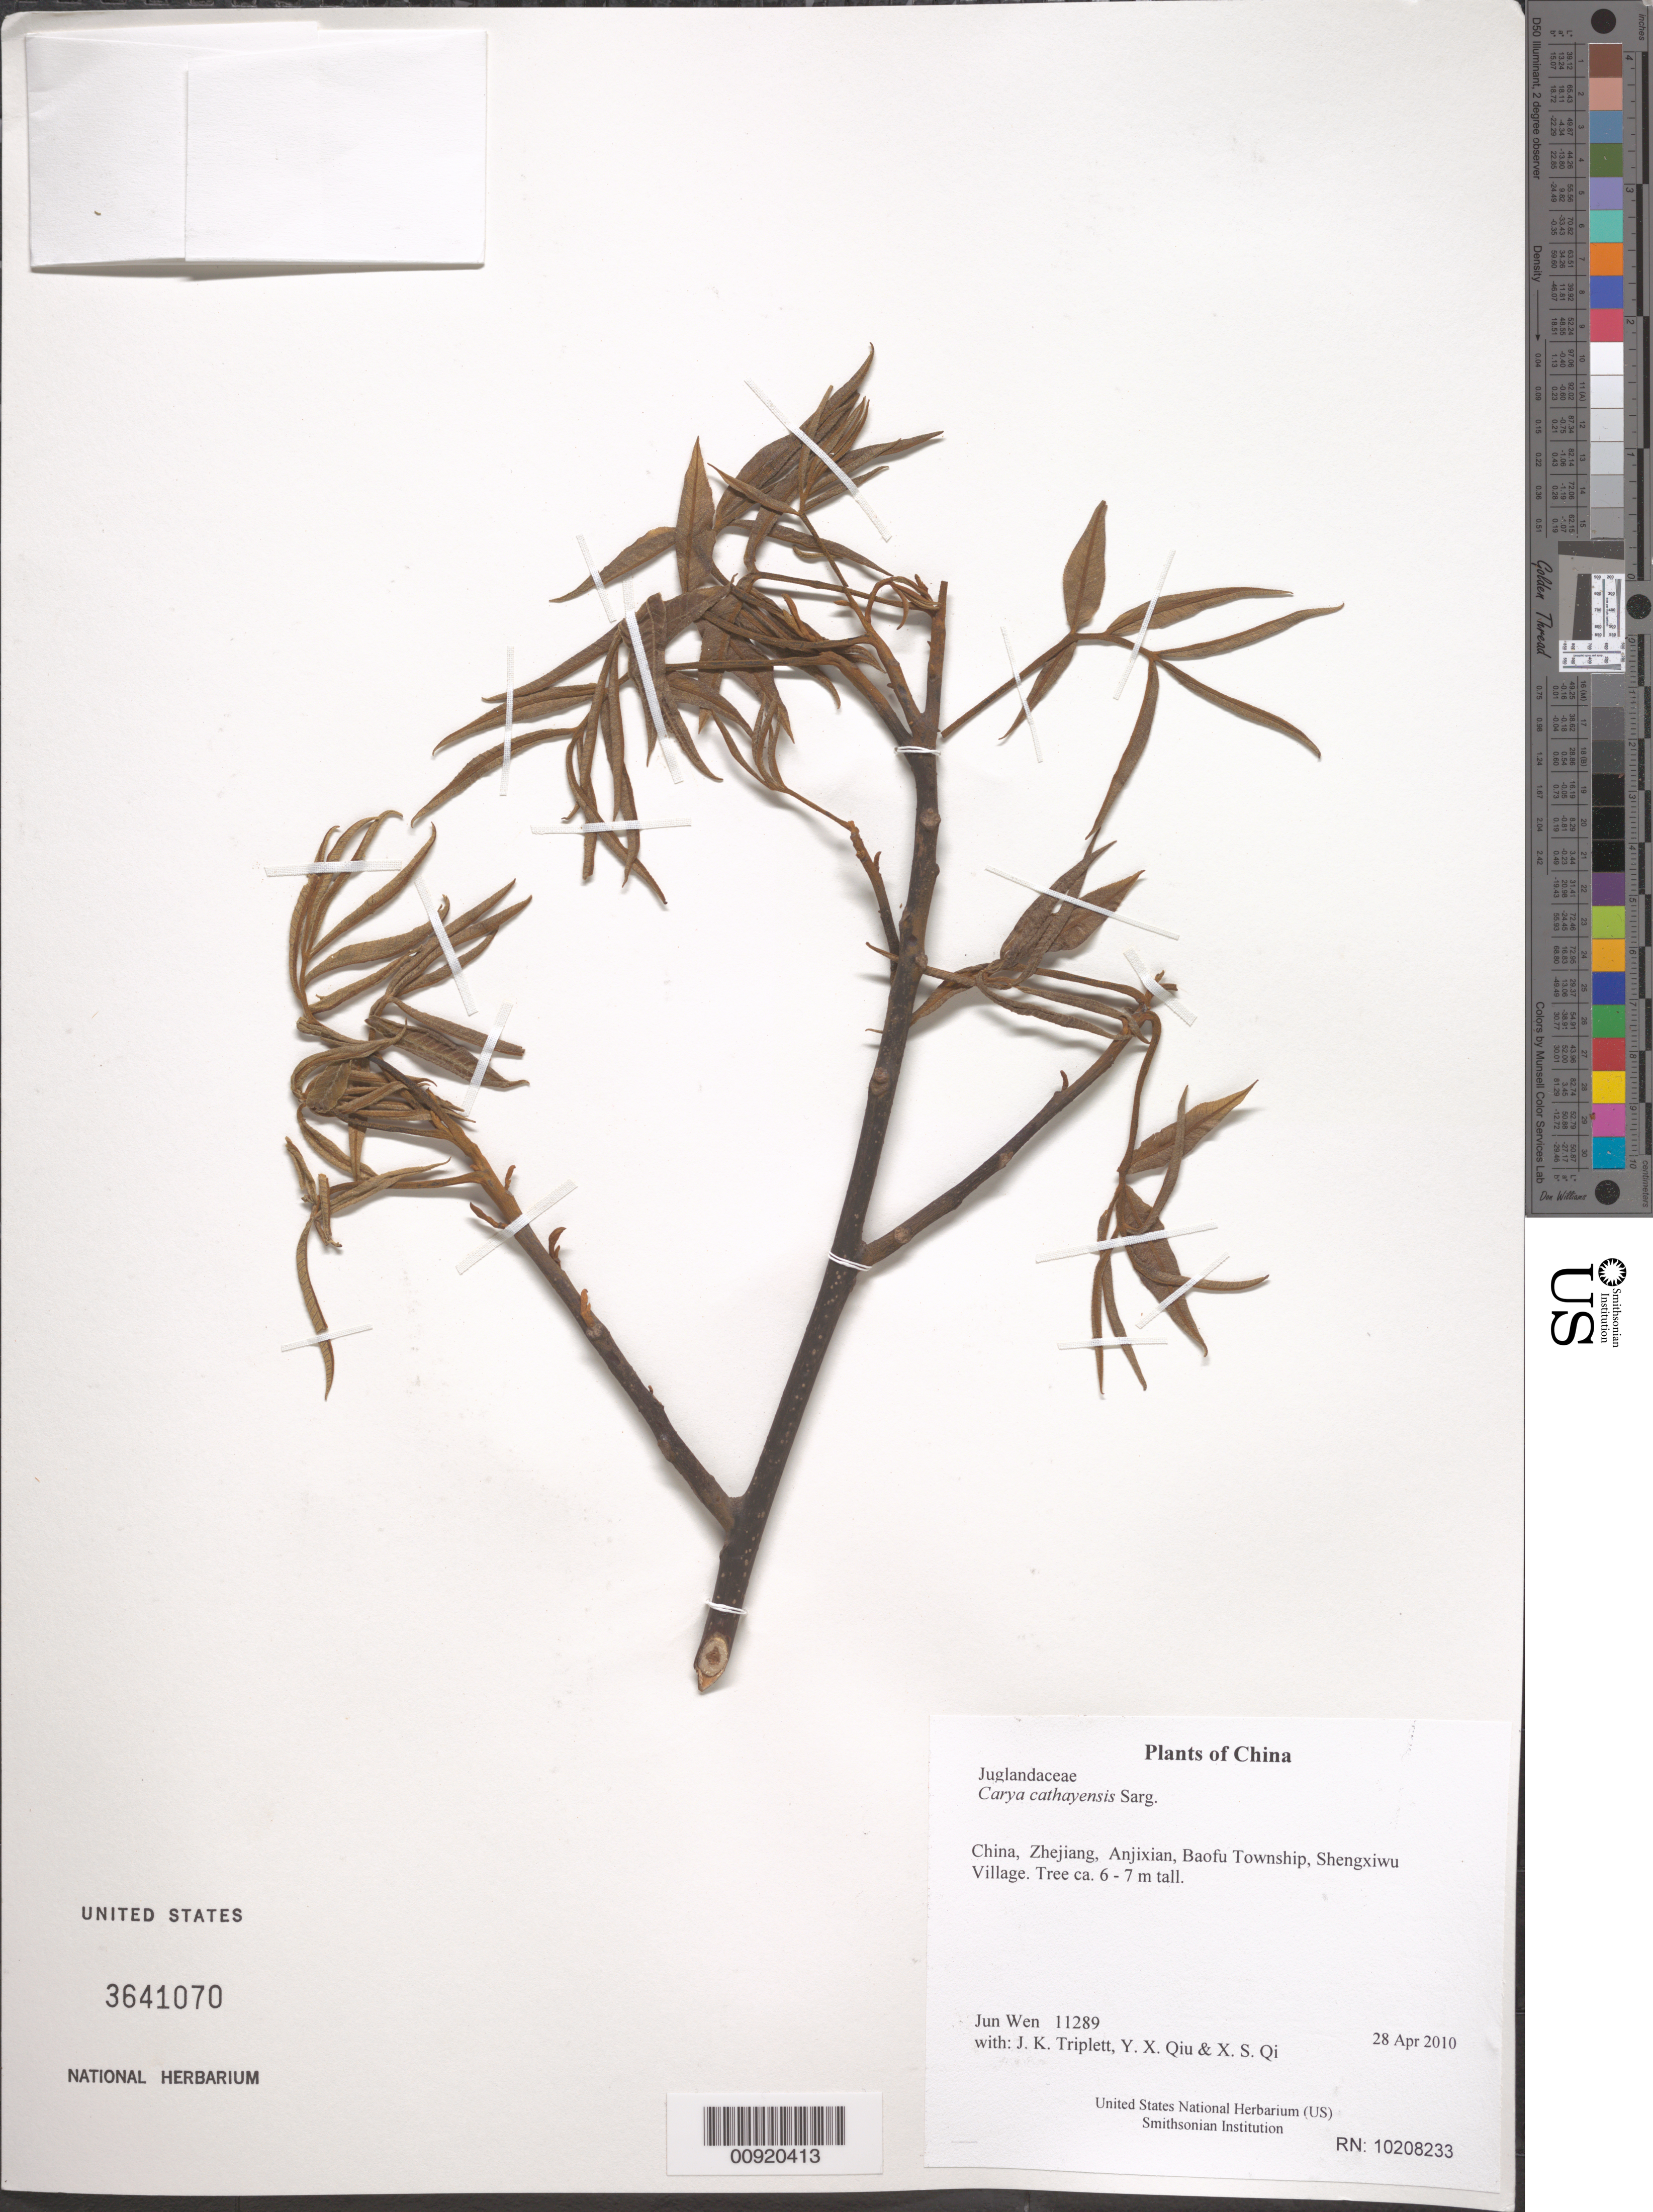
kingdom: Plantae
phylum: Tracheophyta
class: Magnoliopsida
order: Fagales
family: Juglandaceae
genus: Carya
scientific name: Carya cathayensis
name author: Sarg.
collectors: J. Wen, J. K. Triplett, Y. X. Qiu & X. S. Qi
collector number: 11289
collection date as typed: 28 Apr 2010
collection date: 2010-04-28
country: China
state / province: Zhejiang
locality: Anjixian, Baofu Township, Shengxiwu Village.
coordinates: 30 27.016 N, 119 27.397 E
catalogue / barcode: US 3641070